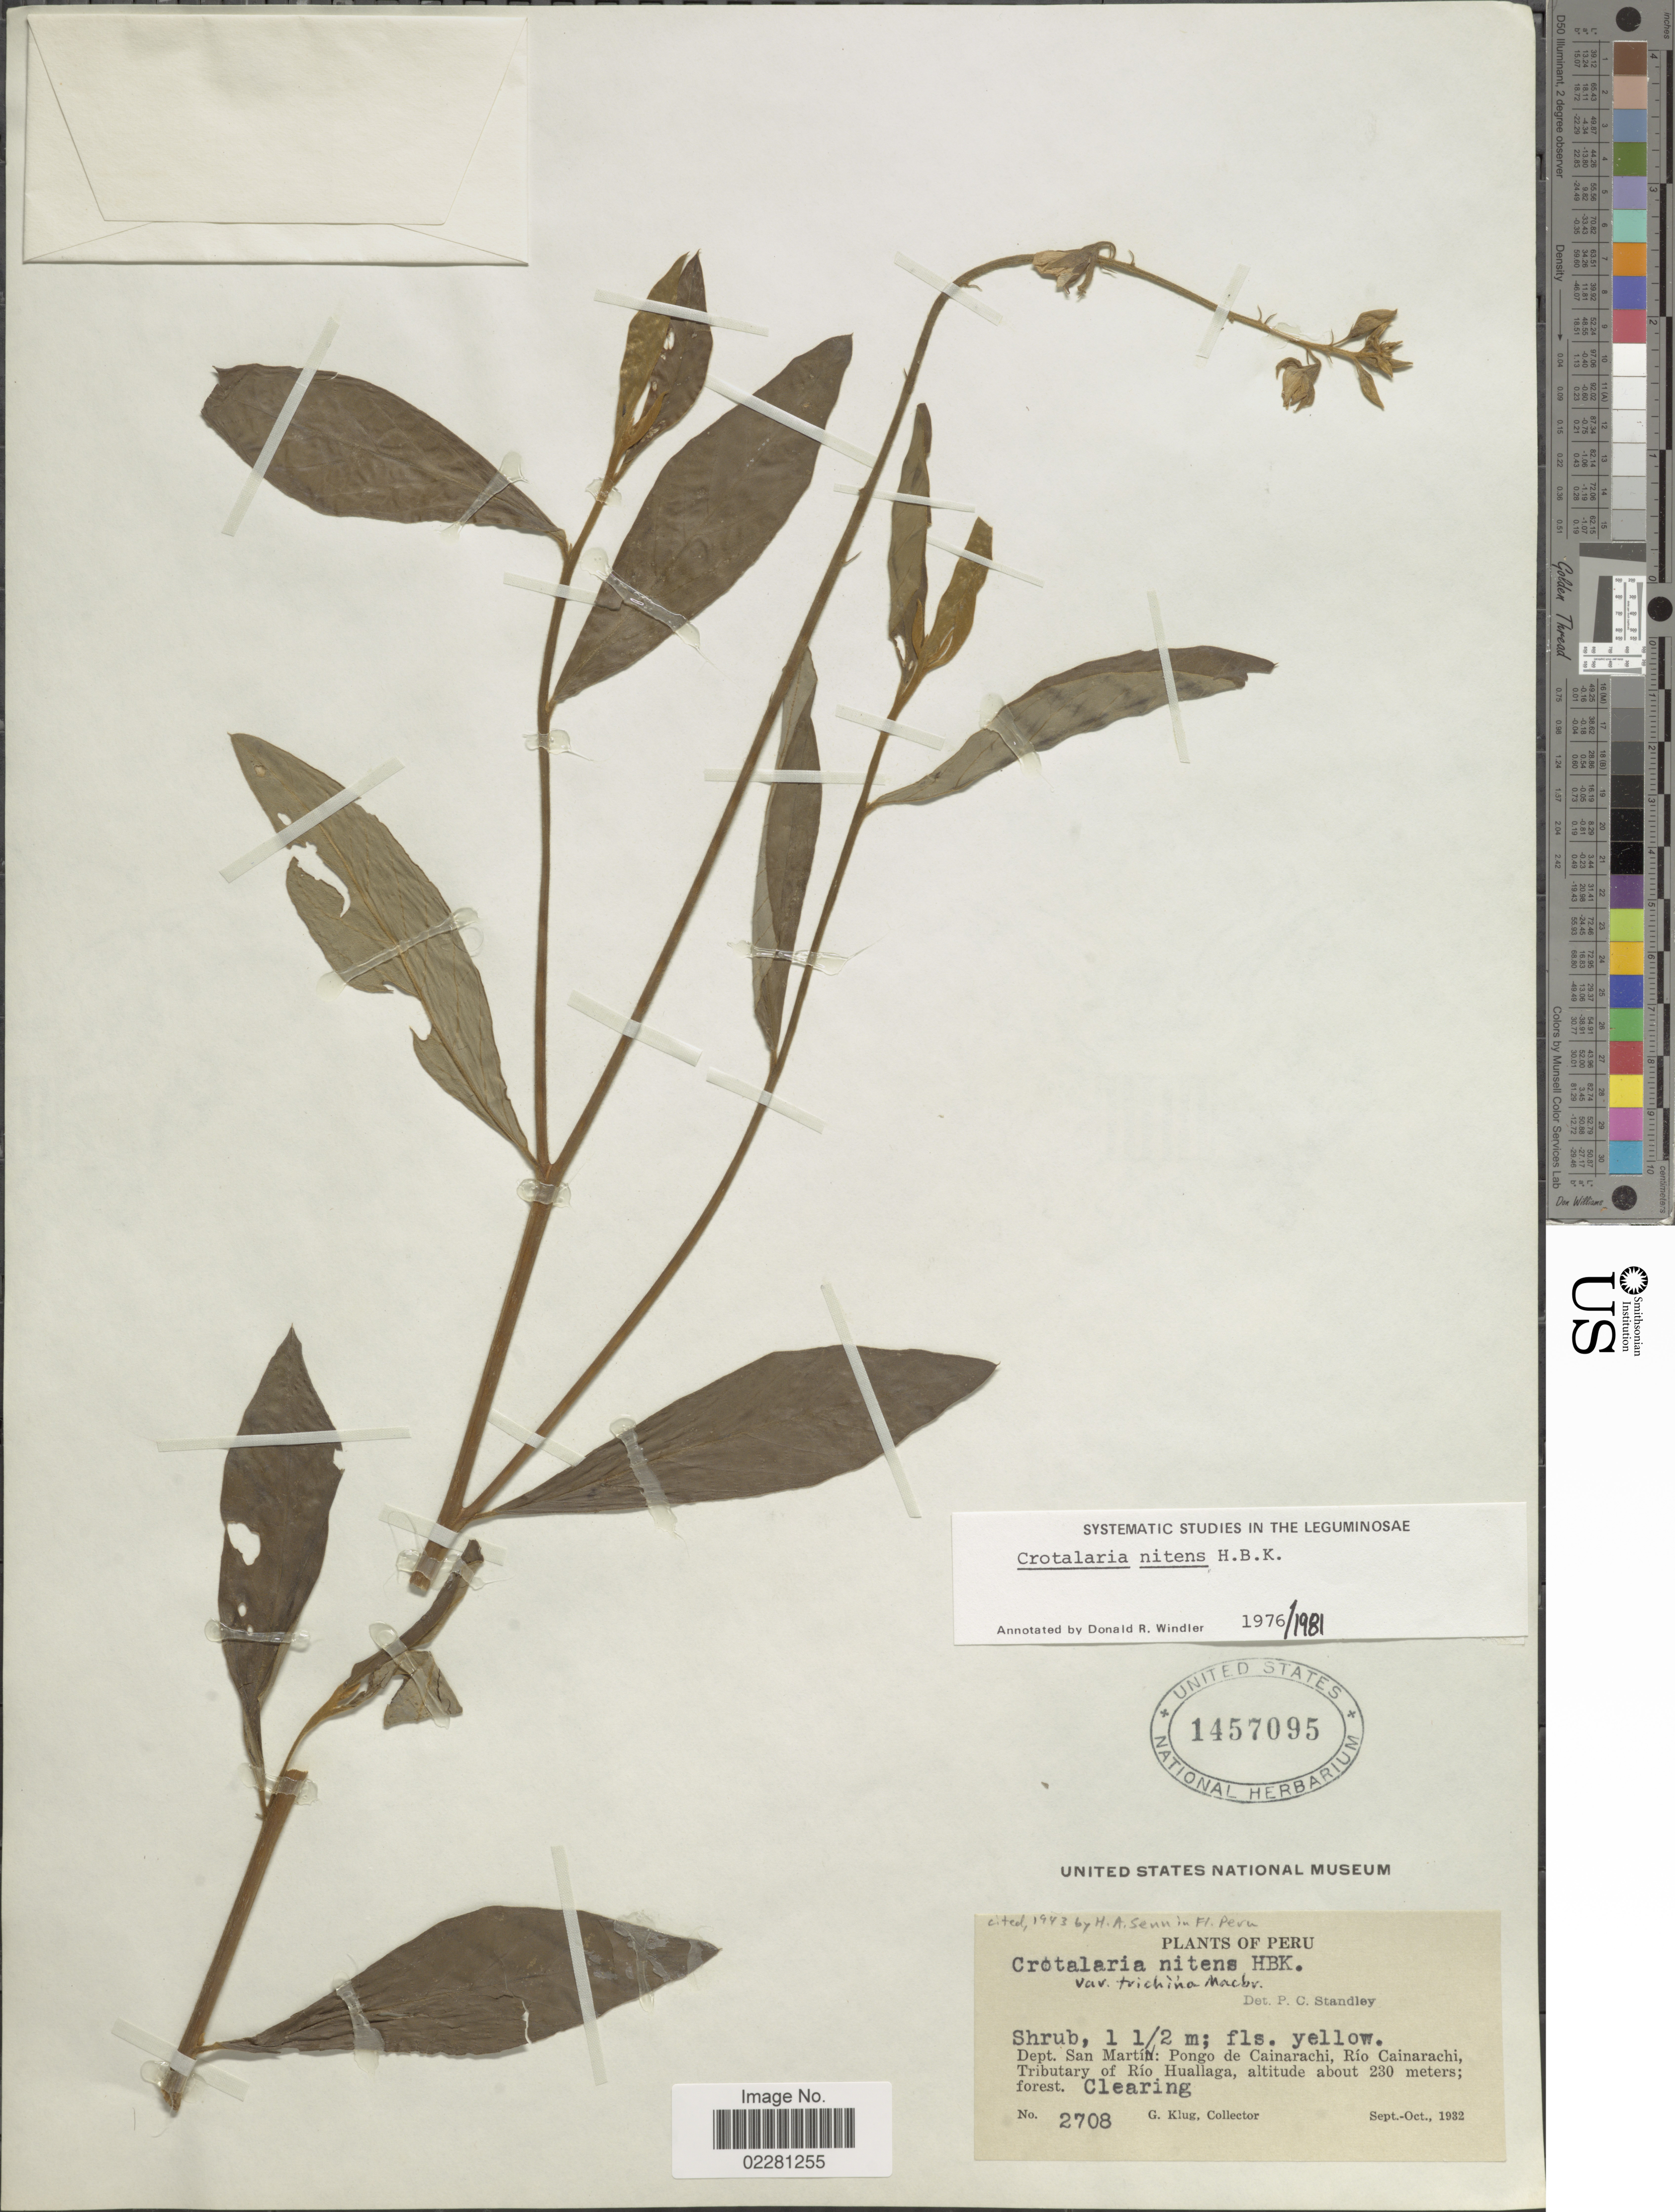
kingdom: Plantae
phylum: Tracheophyta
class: Magnoliopsida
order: Fabales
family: Fabaceae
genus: Crotalaria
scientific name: Crotalaria nitens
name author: Kunth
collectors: G. Klug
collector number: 2708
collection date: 1932-09/1932-10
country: Peru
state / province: San Martín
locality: Pongo de Cainarachi, Rio Cainarachi, Tributary of Rio Huallaga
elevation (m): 230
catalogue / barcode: US 1457095